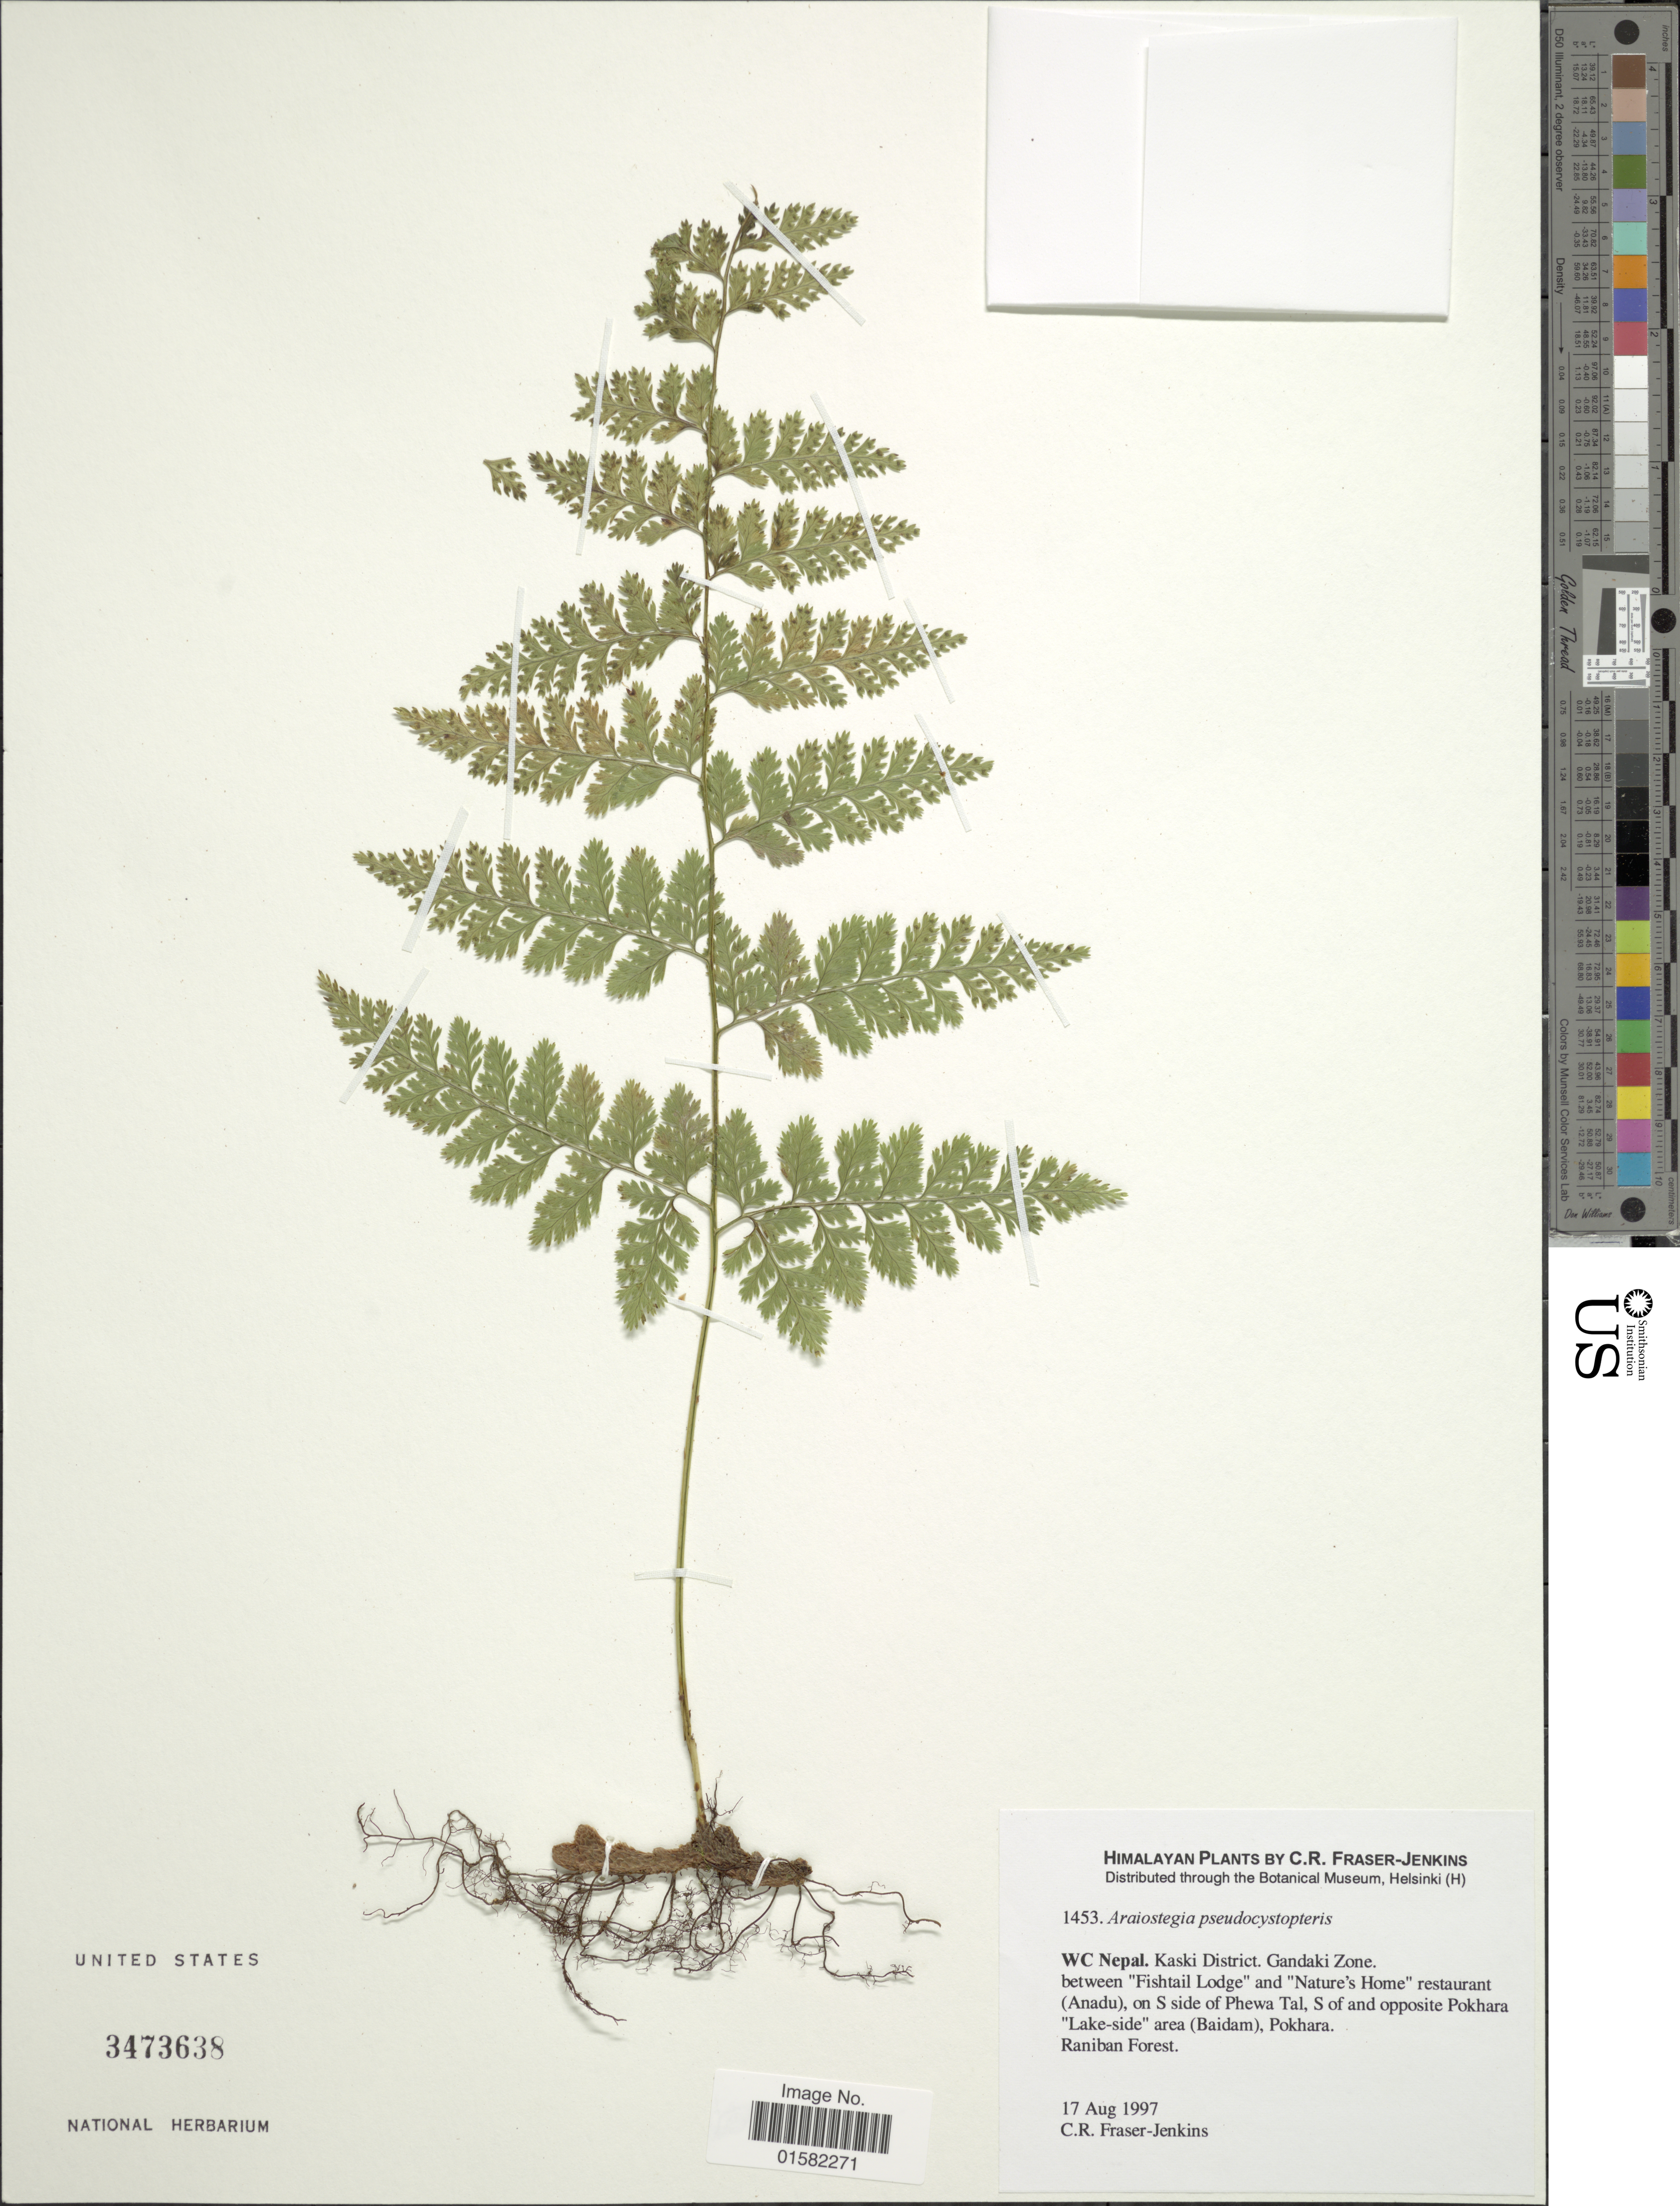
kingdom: Plantae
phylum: Tracheophyta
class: Polypodiopsida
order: Polypodiales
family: Davalliaceae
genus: Davallodes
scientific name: Davallodes pulchra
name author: (D. Don) M. Kato & Tsutsumi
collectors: C. R. Fraser-Jenkins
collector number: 1453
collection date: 1997-08-17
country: Nepal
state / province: Gandaki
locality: WC Nepal. Kaski District. Gandaki Zone. between 'Fishtail Lodge' and 'Natire's Home' restaurant (Anadu), on S side of Phewa Tal, S of and opposite Pokhara 'Lake-side' area (Baidam), Pokhara. Raniban Forest, Himalayan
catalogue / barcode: US 3473638